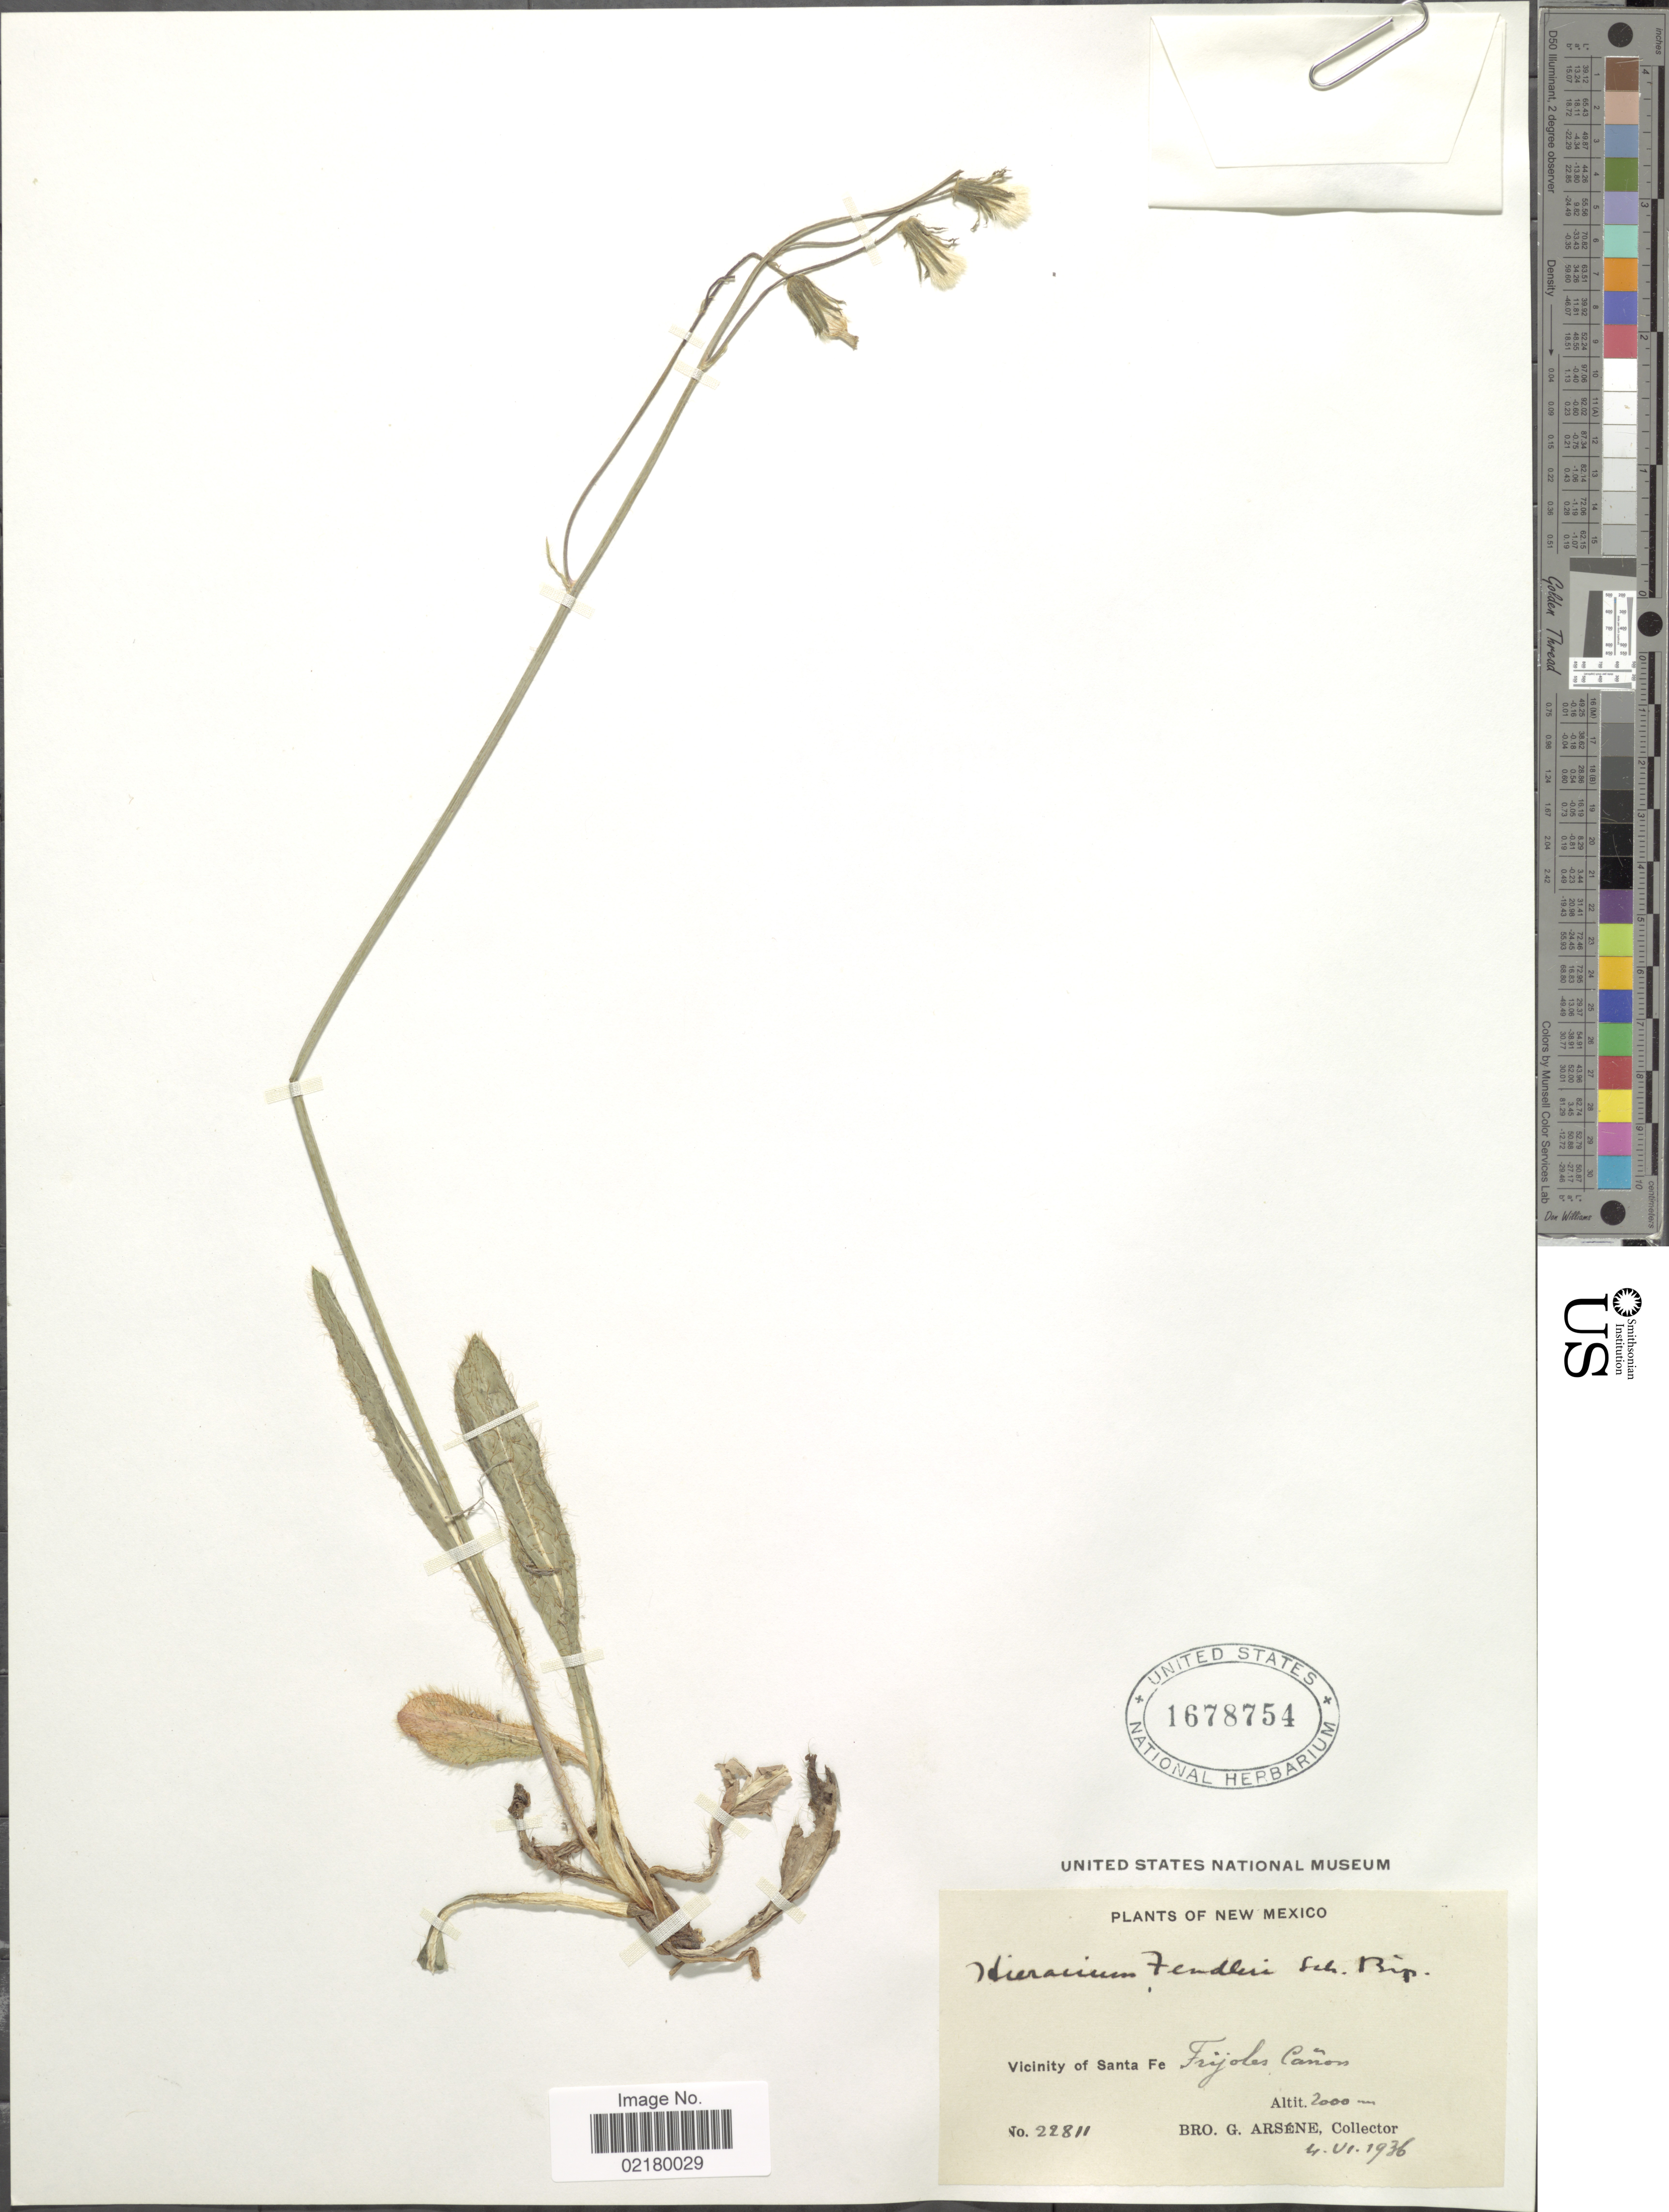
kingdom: Plantae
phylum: Tracheophyta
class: Magnoliopsida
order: Asterales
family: Asteraceae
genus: Hieracium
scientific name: Hieracium fendleri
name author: Sch. Bip.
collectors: Bro. G. Arsène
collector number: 22811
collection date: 1936-06-04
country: United States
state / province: New Mexico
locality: Vicinity of Santa Fe Frijoles Cañon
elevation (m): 2000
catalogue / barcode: US 1678754